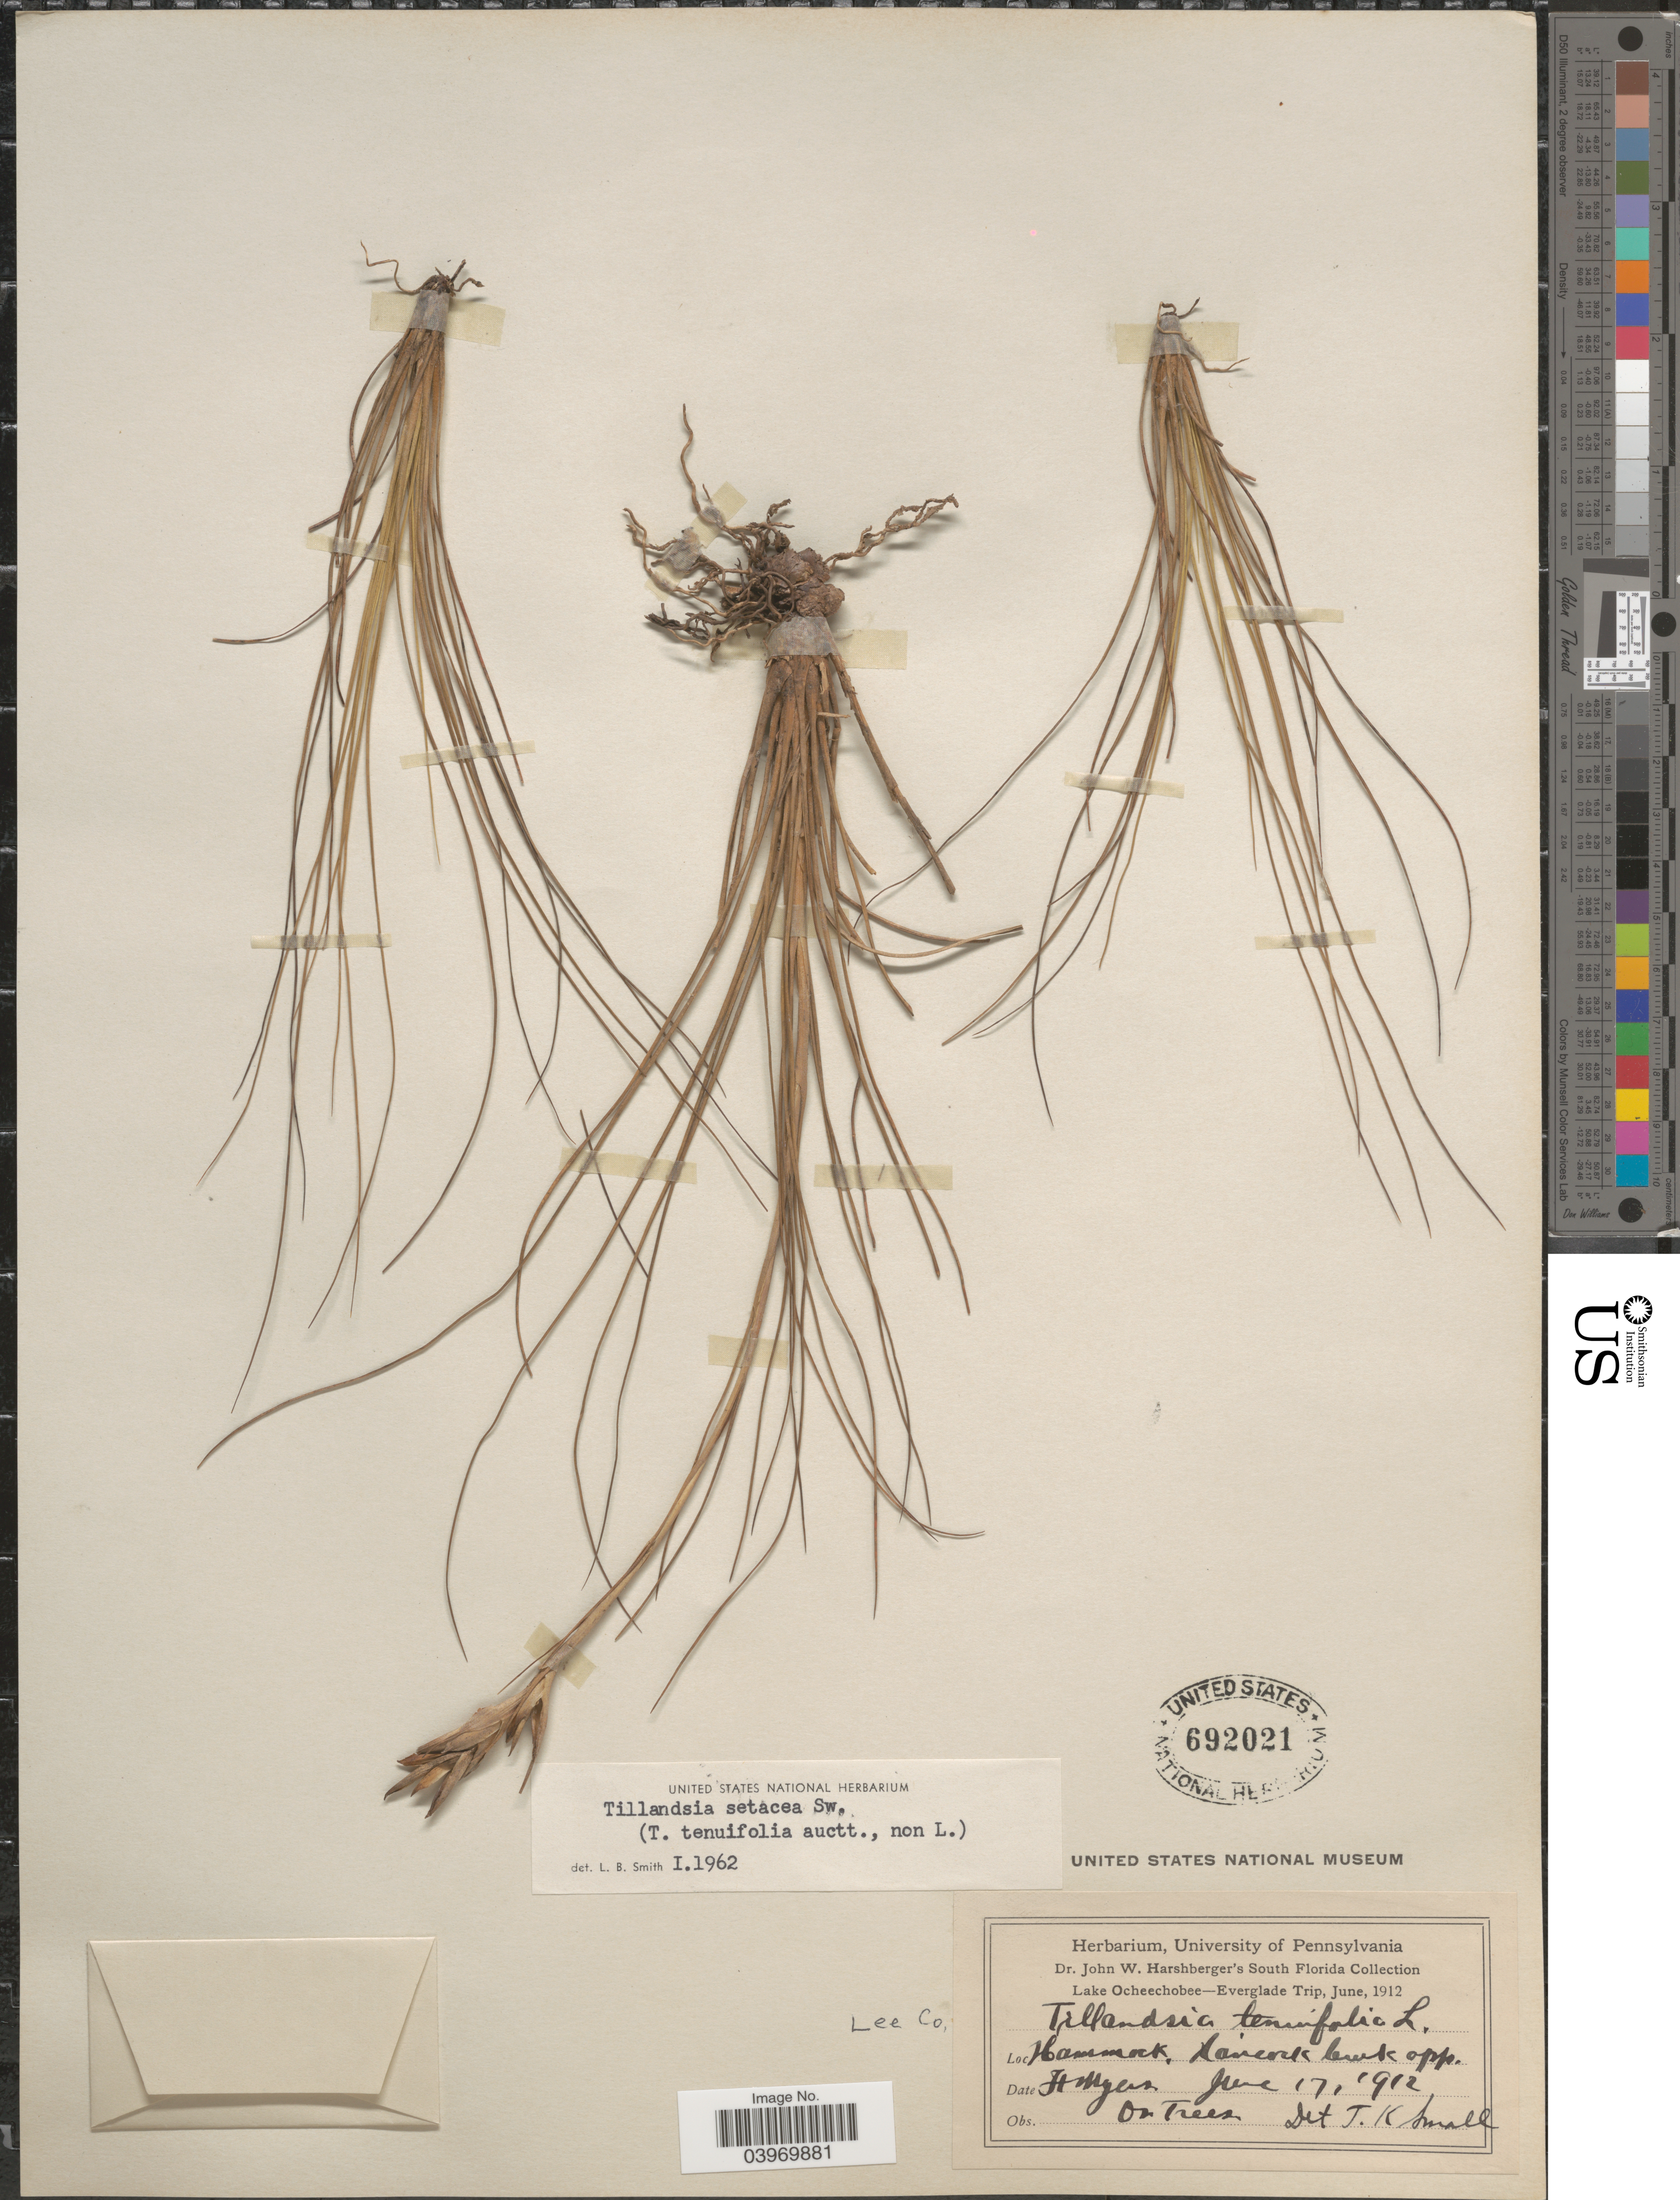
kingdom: Plantae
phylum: Tracheophyta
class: Liliopsida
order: Poales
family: Bromeliaceae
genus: Tillandsia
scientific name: Tillandsia setacea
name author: Sw.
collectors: J. W. Harshberger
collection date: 1912-06-17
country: United States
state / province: Florida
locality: Lake Ocheechobee - Everglade Trip. Hammock, Hancock Creek, Ft Myers. Lee Co.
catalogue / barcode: US 692021